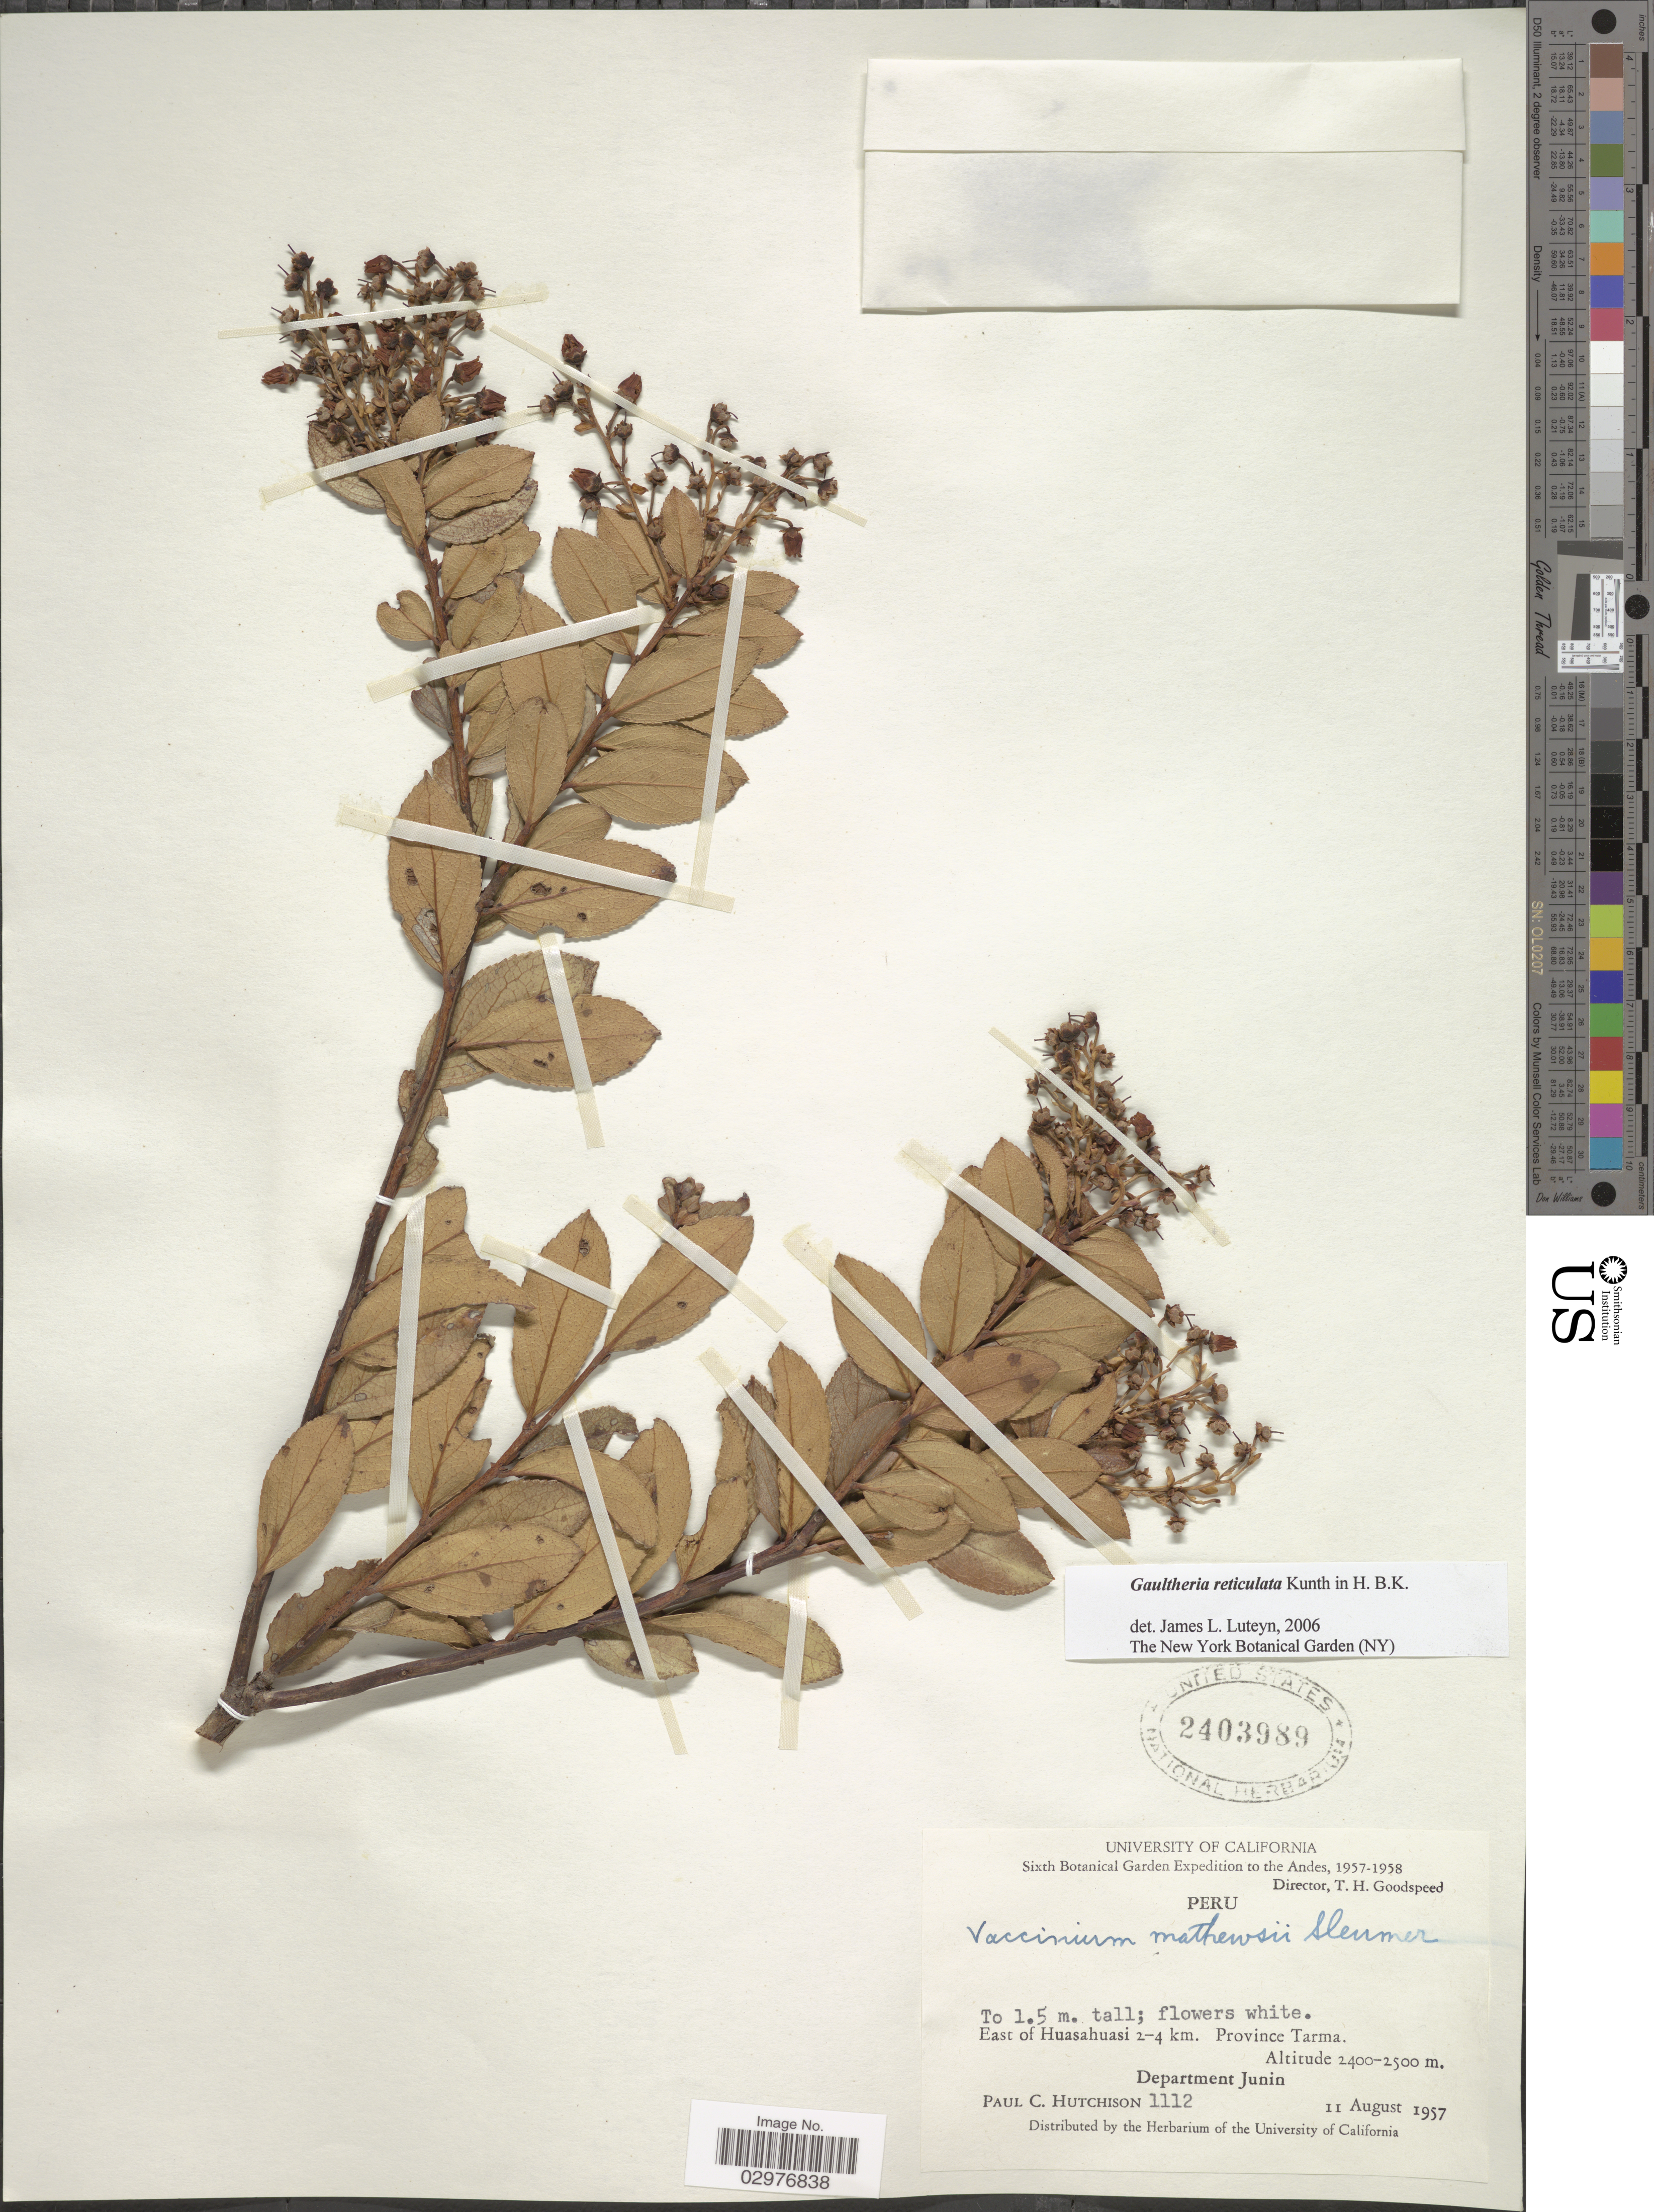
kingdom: Plantae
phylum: Tracheophyta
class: Magnoliopsida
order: Ericales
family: Ericaceae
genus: Gaultheria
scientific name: Gaultheria reticulata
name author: Kunth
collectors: P. C. Hutchison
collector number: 1112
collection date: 1957-08-11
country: Peru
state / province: Junín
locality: The Andes. East of Huasahuasi 2-4 km. Province Tarma. Department Junin.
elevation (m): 2400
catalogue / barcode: US 2403989